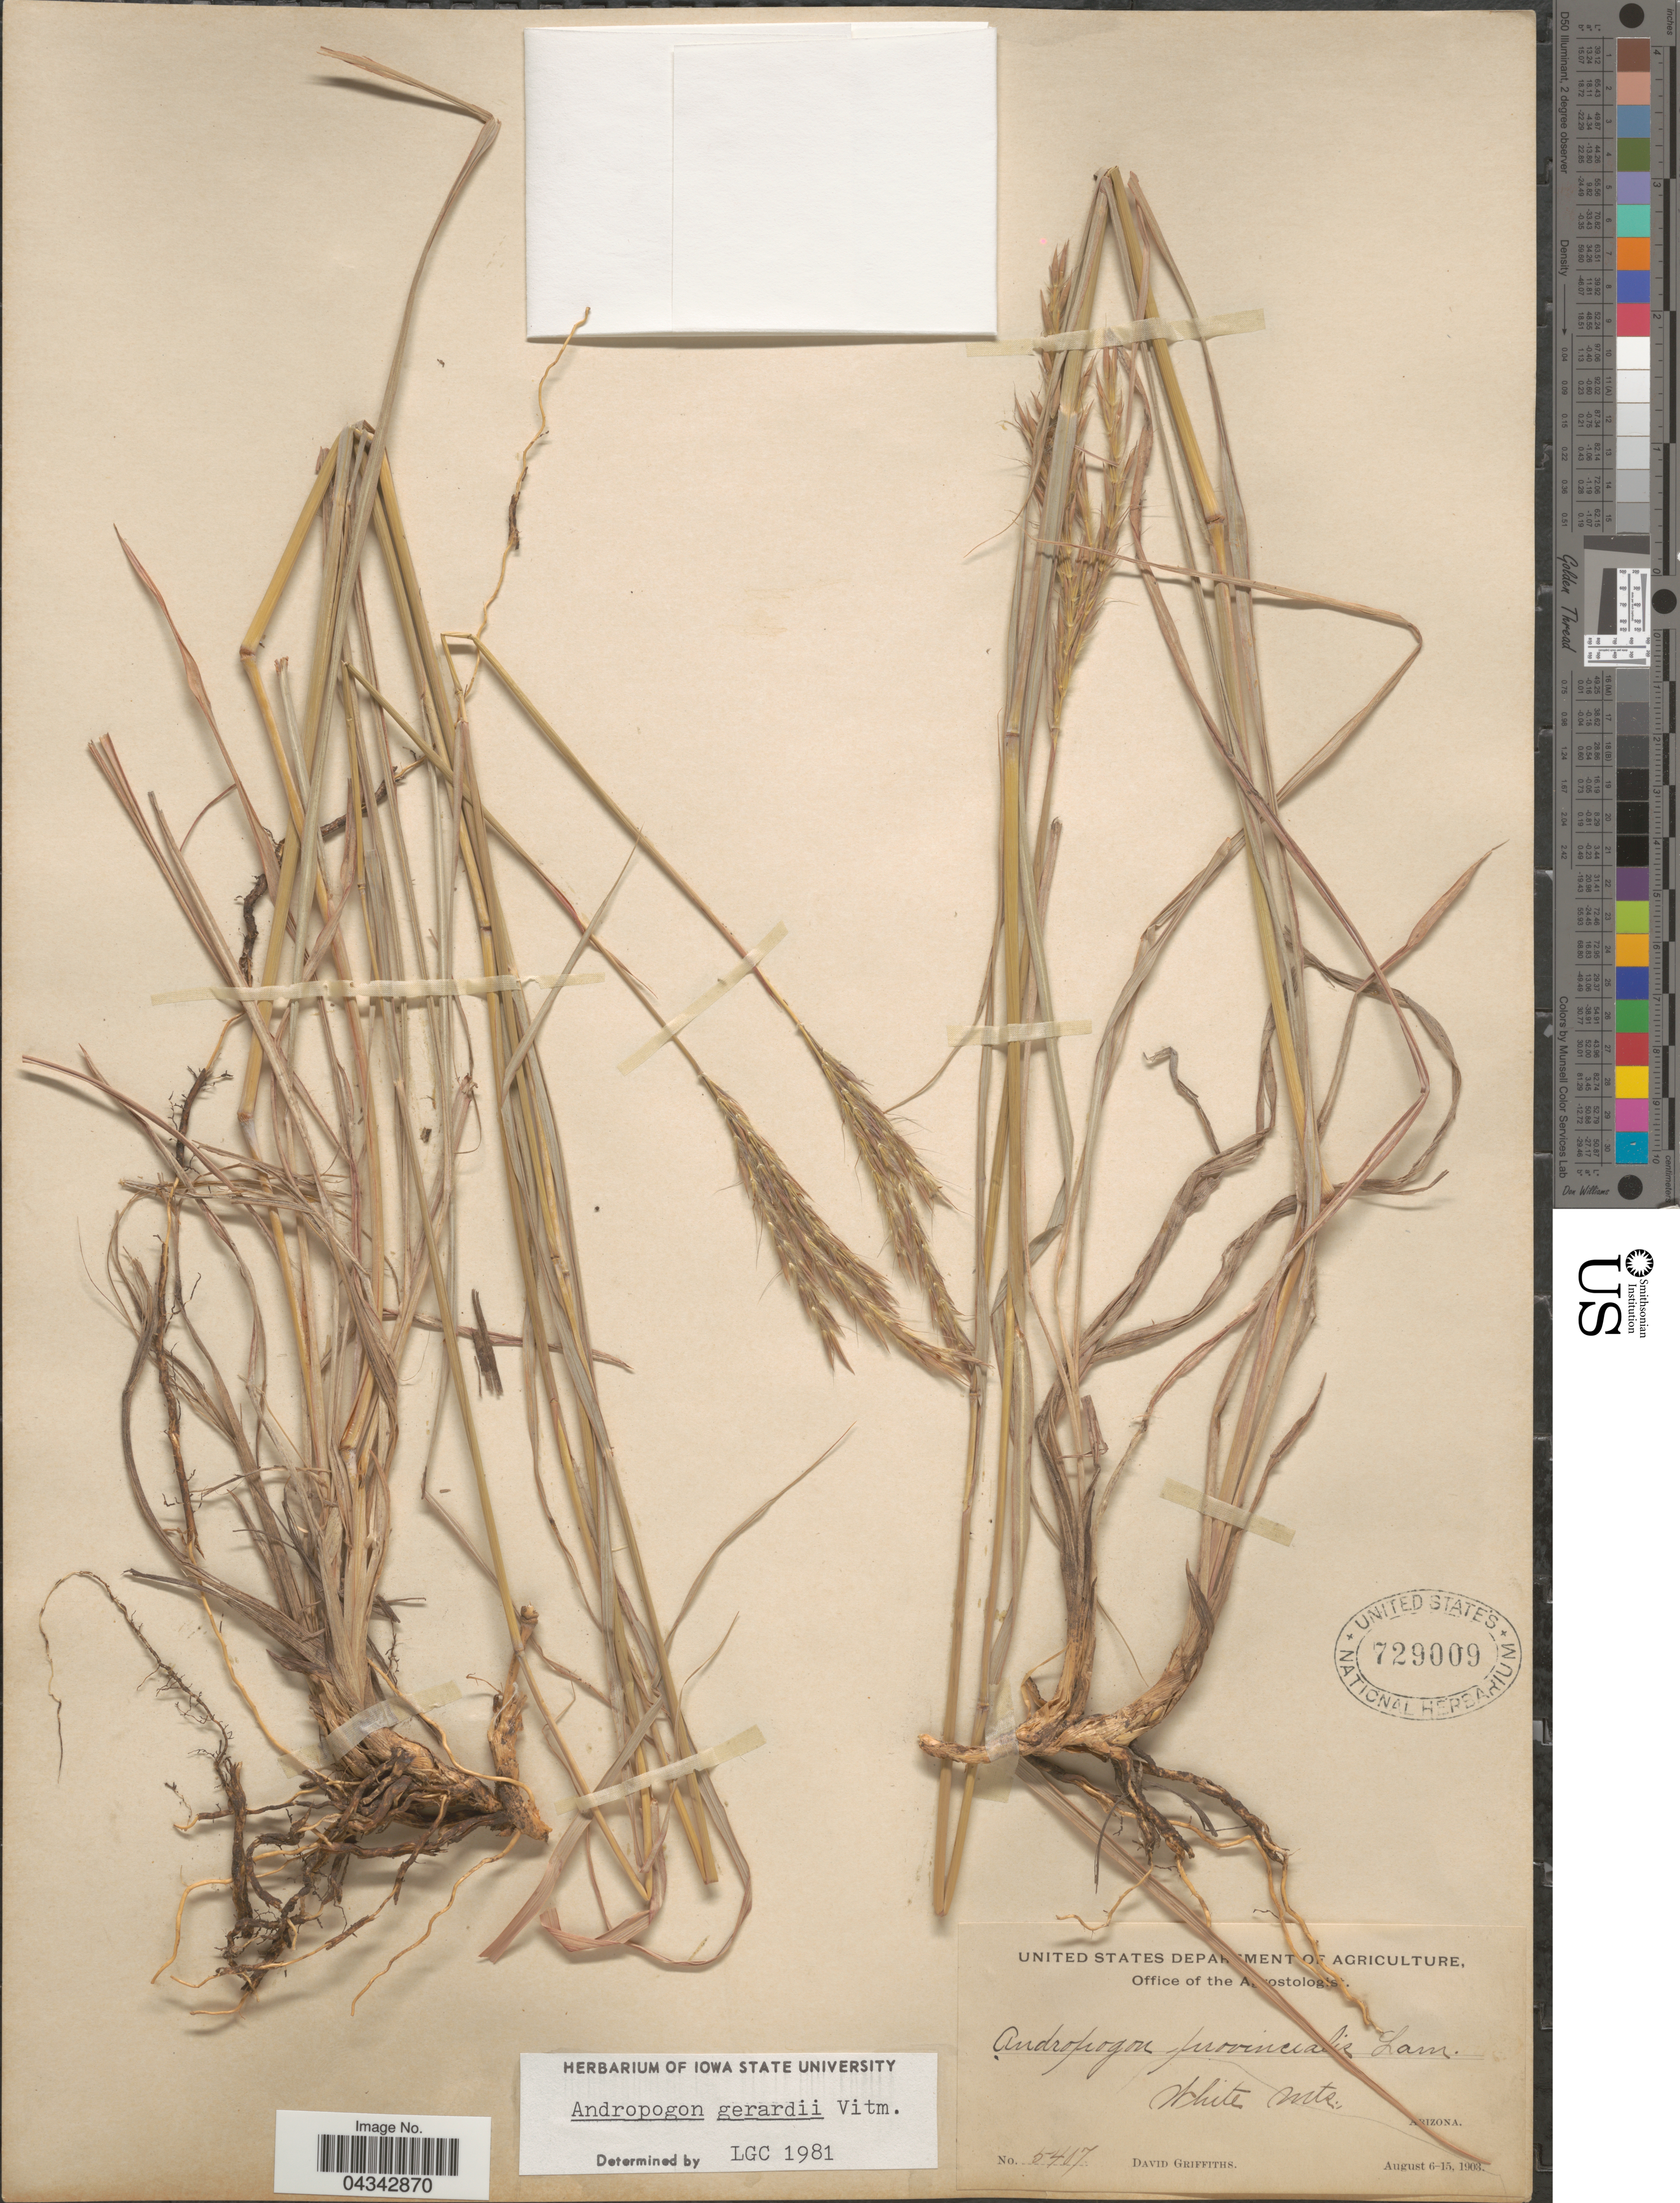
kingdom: Plantae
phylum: Tracheophyta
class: Liliopsida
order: Poales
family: Poaceae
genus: Andropogon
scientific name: Andropogon gerardii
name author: Vitman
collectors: D. Griffiths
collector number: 5407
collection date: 1906-08-06/1906-08-15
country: United States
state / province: Arizona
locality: White Mts.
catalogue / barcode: US 729009